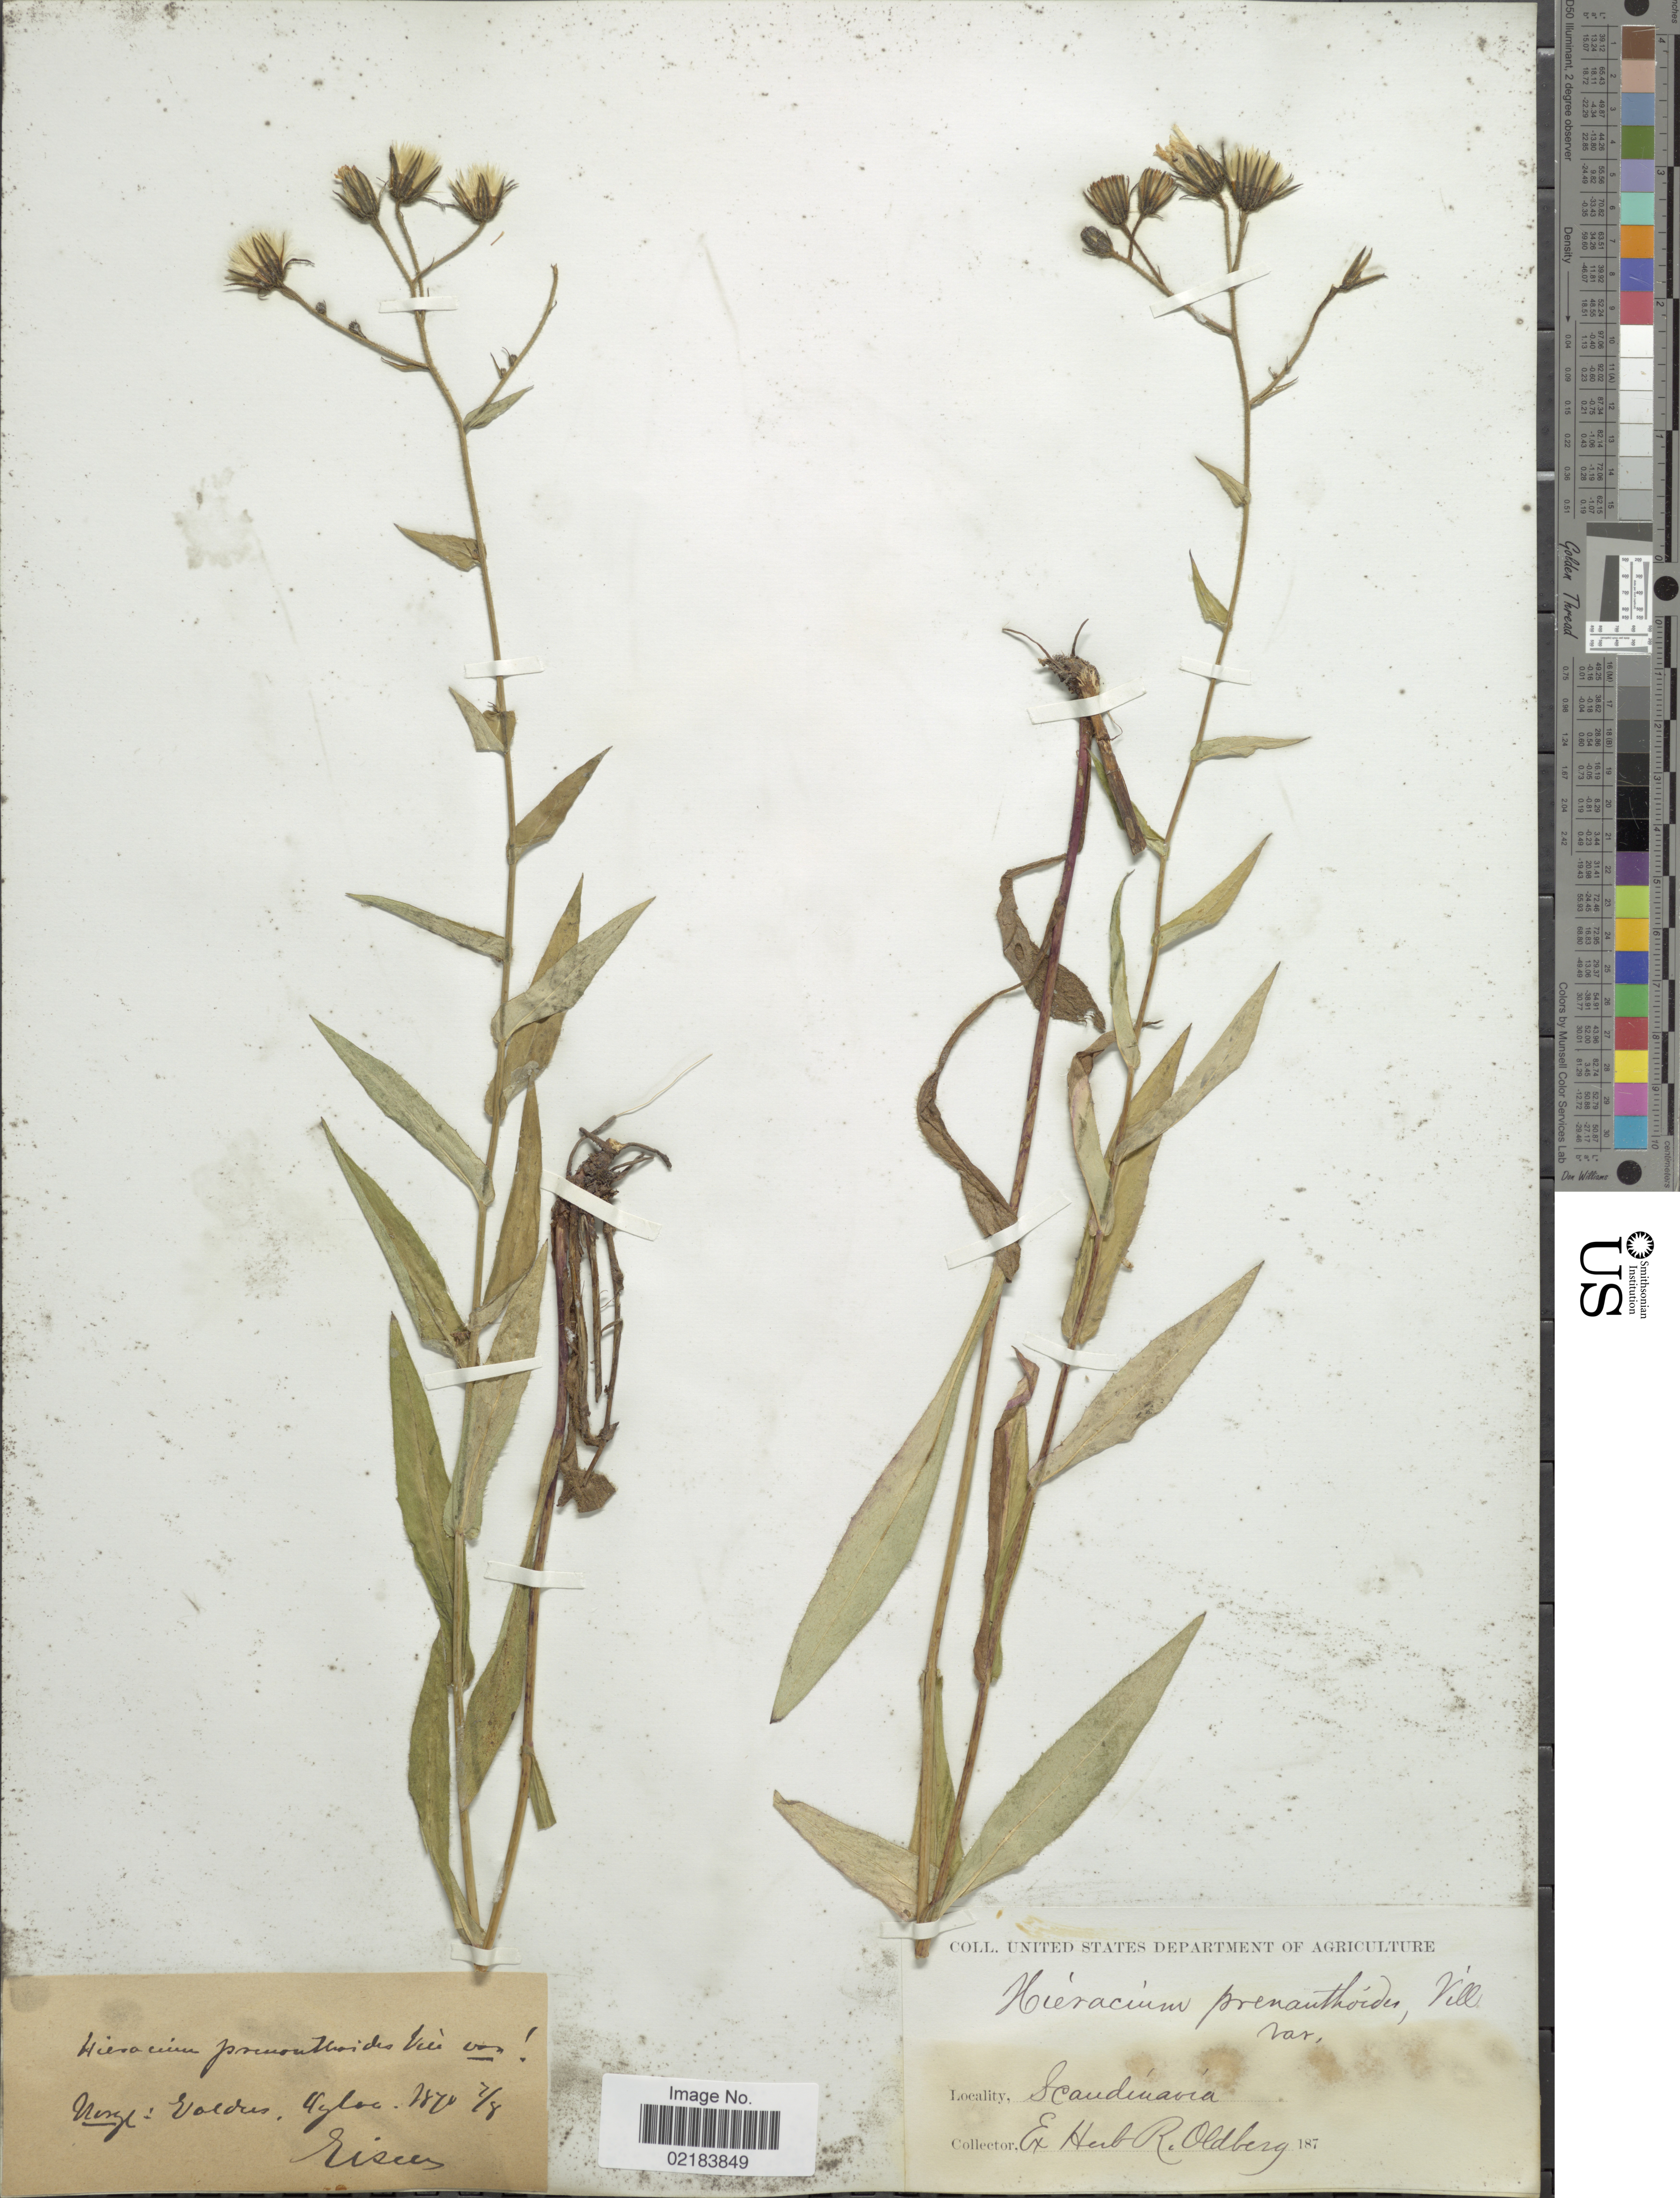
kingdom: Plantae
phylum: Tracheophyta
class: Magnoliopsida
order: Asterales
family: Asteraceae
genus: Hieracium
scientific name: Hieracium prenanthoides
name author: Vill.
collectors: Eisen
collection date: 1870-08-07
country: Norway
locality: Valdres Øyloe.